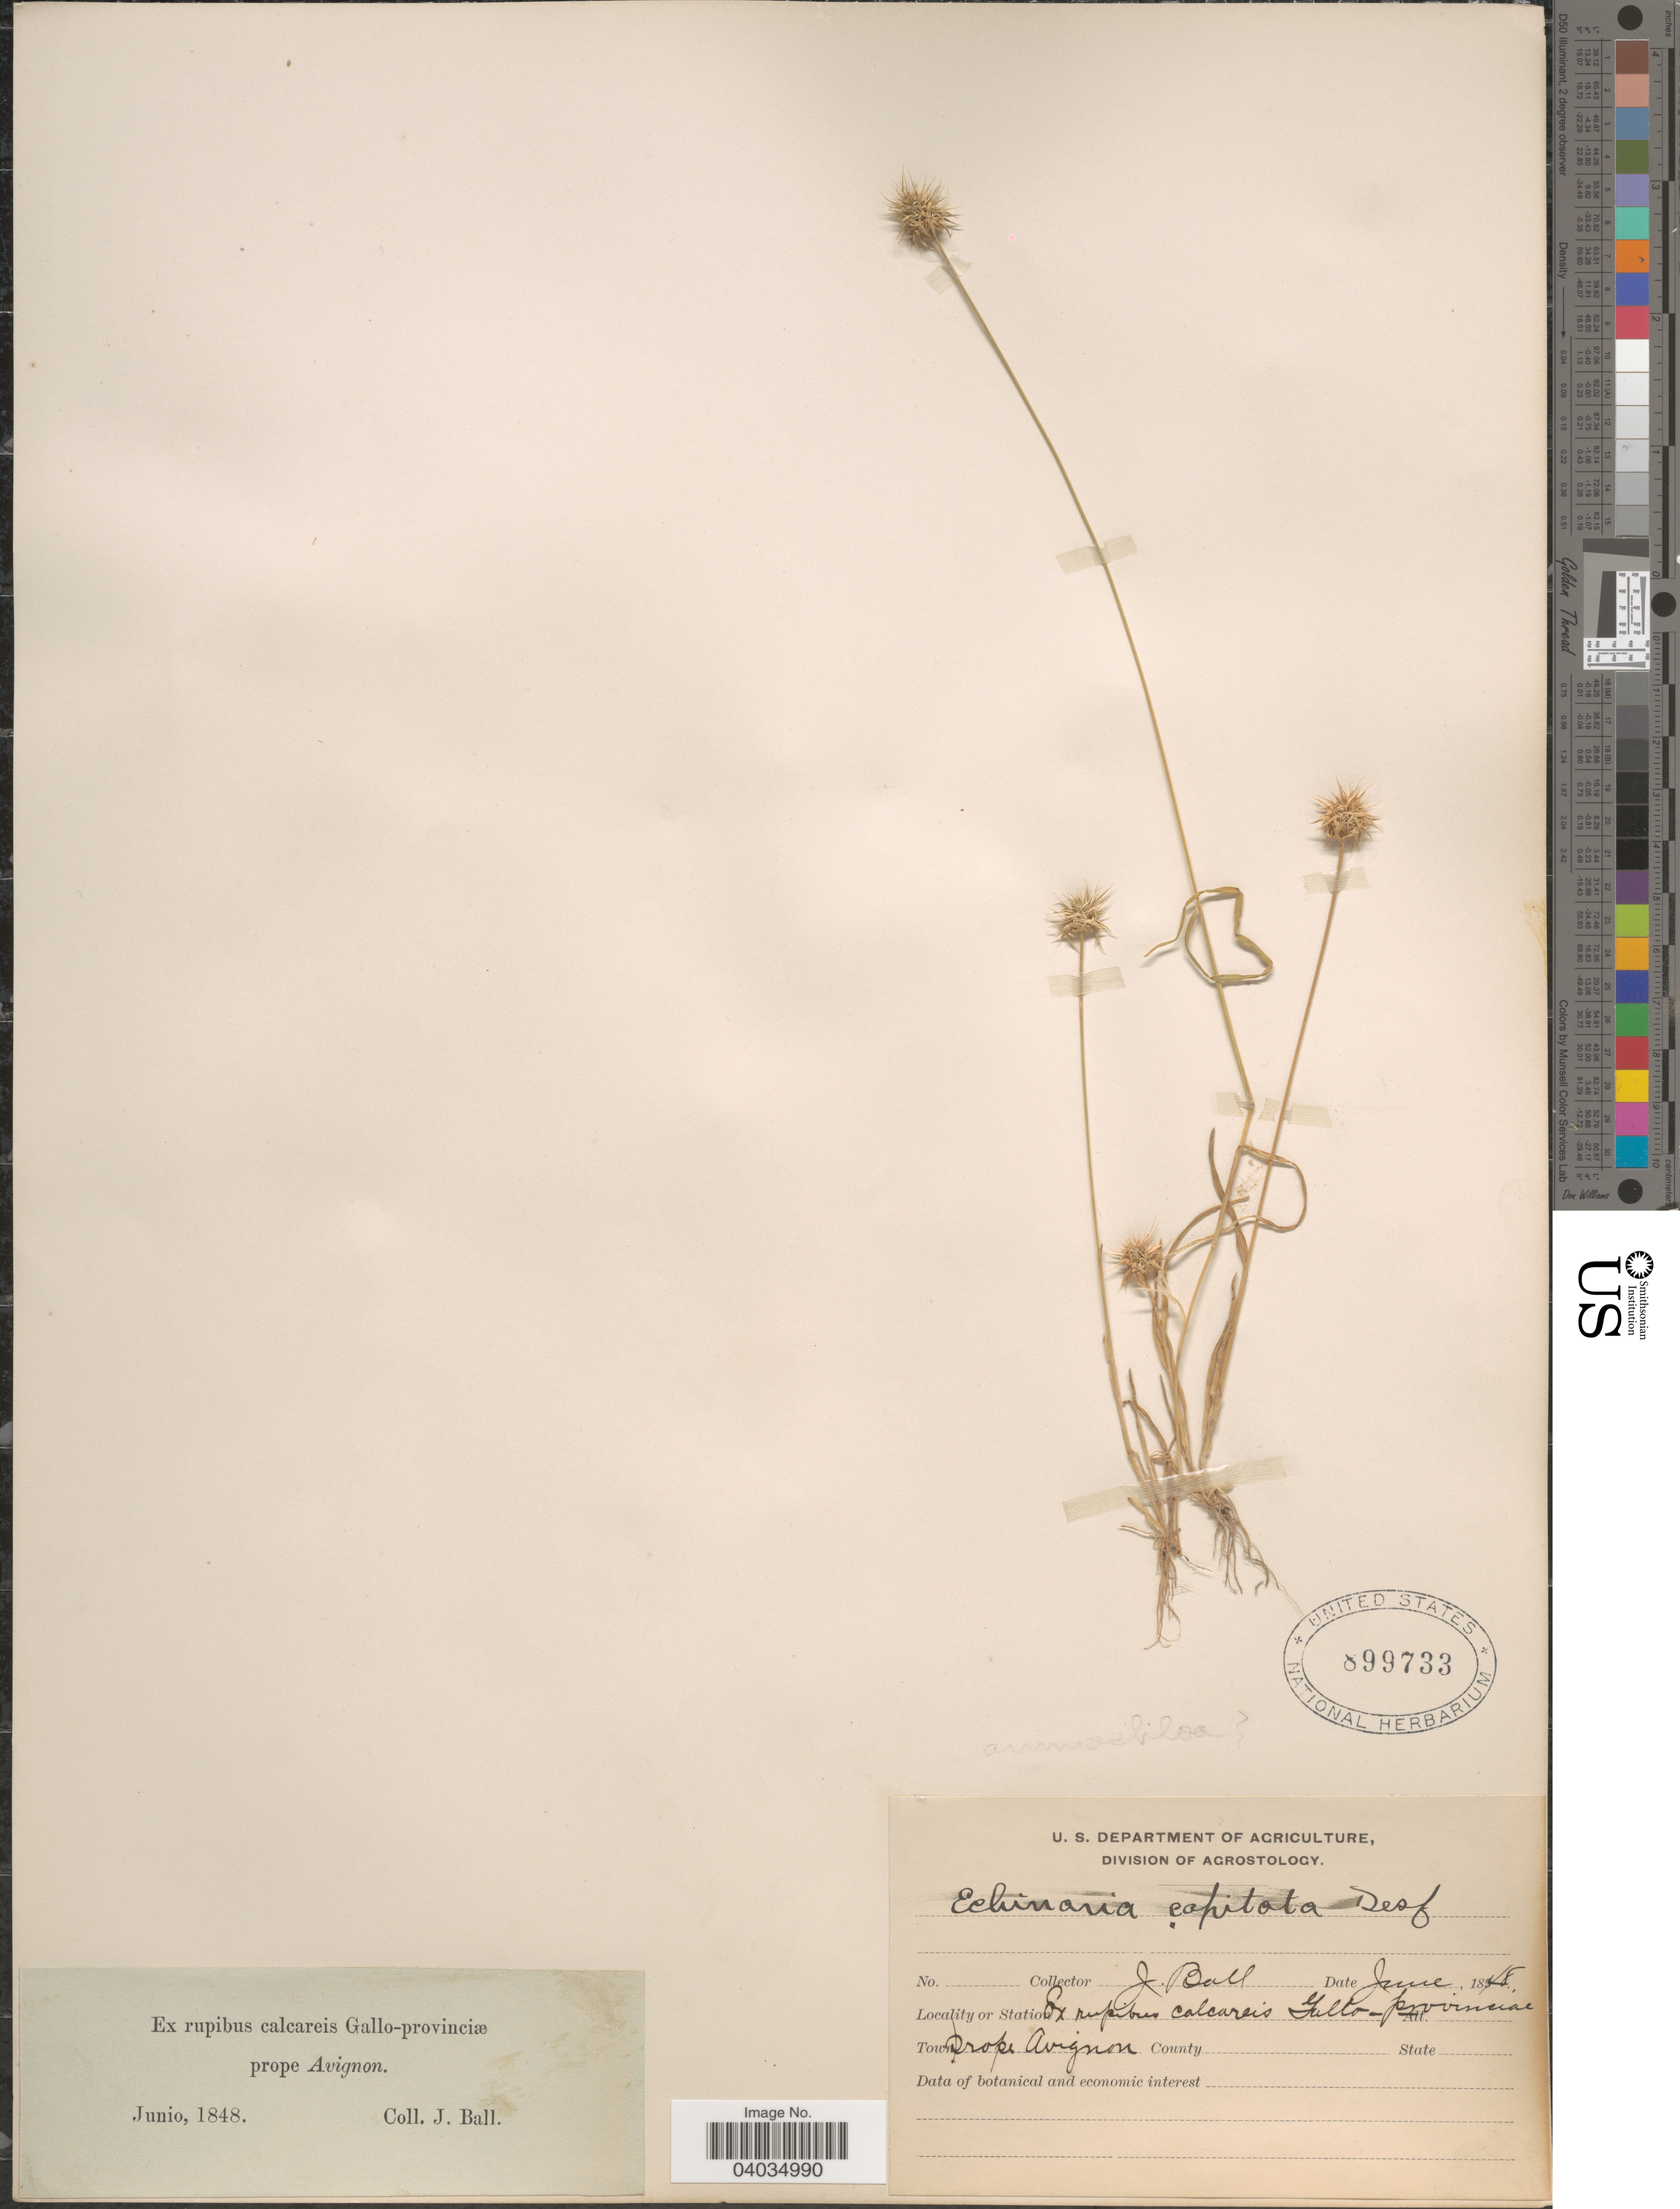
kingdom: Plantae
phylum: Tracheophyta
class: Liliopsida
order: Poales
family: Poaceae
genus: Echinaria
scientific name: Echinaria capitata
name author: (L.) Desf.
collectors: J. Ball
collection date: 1848-06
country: France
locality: Ex rupibus calcareis Gallo-provinciæ prope Avignon.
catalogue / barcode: US 899733